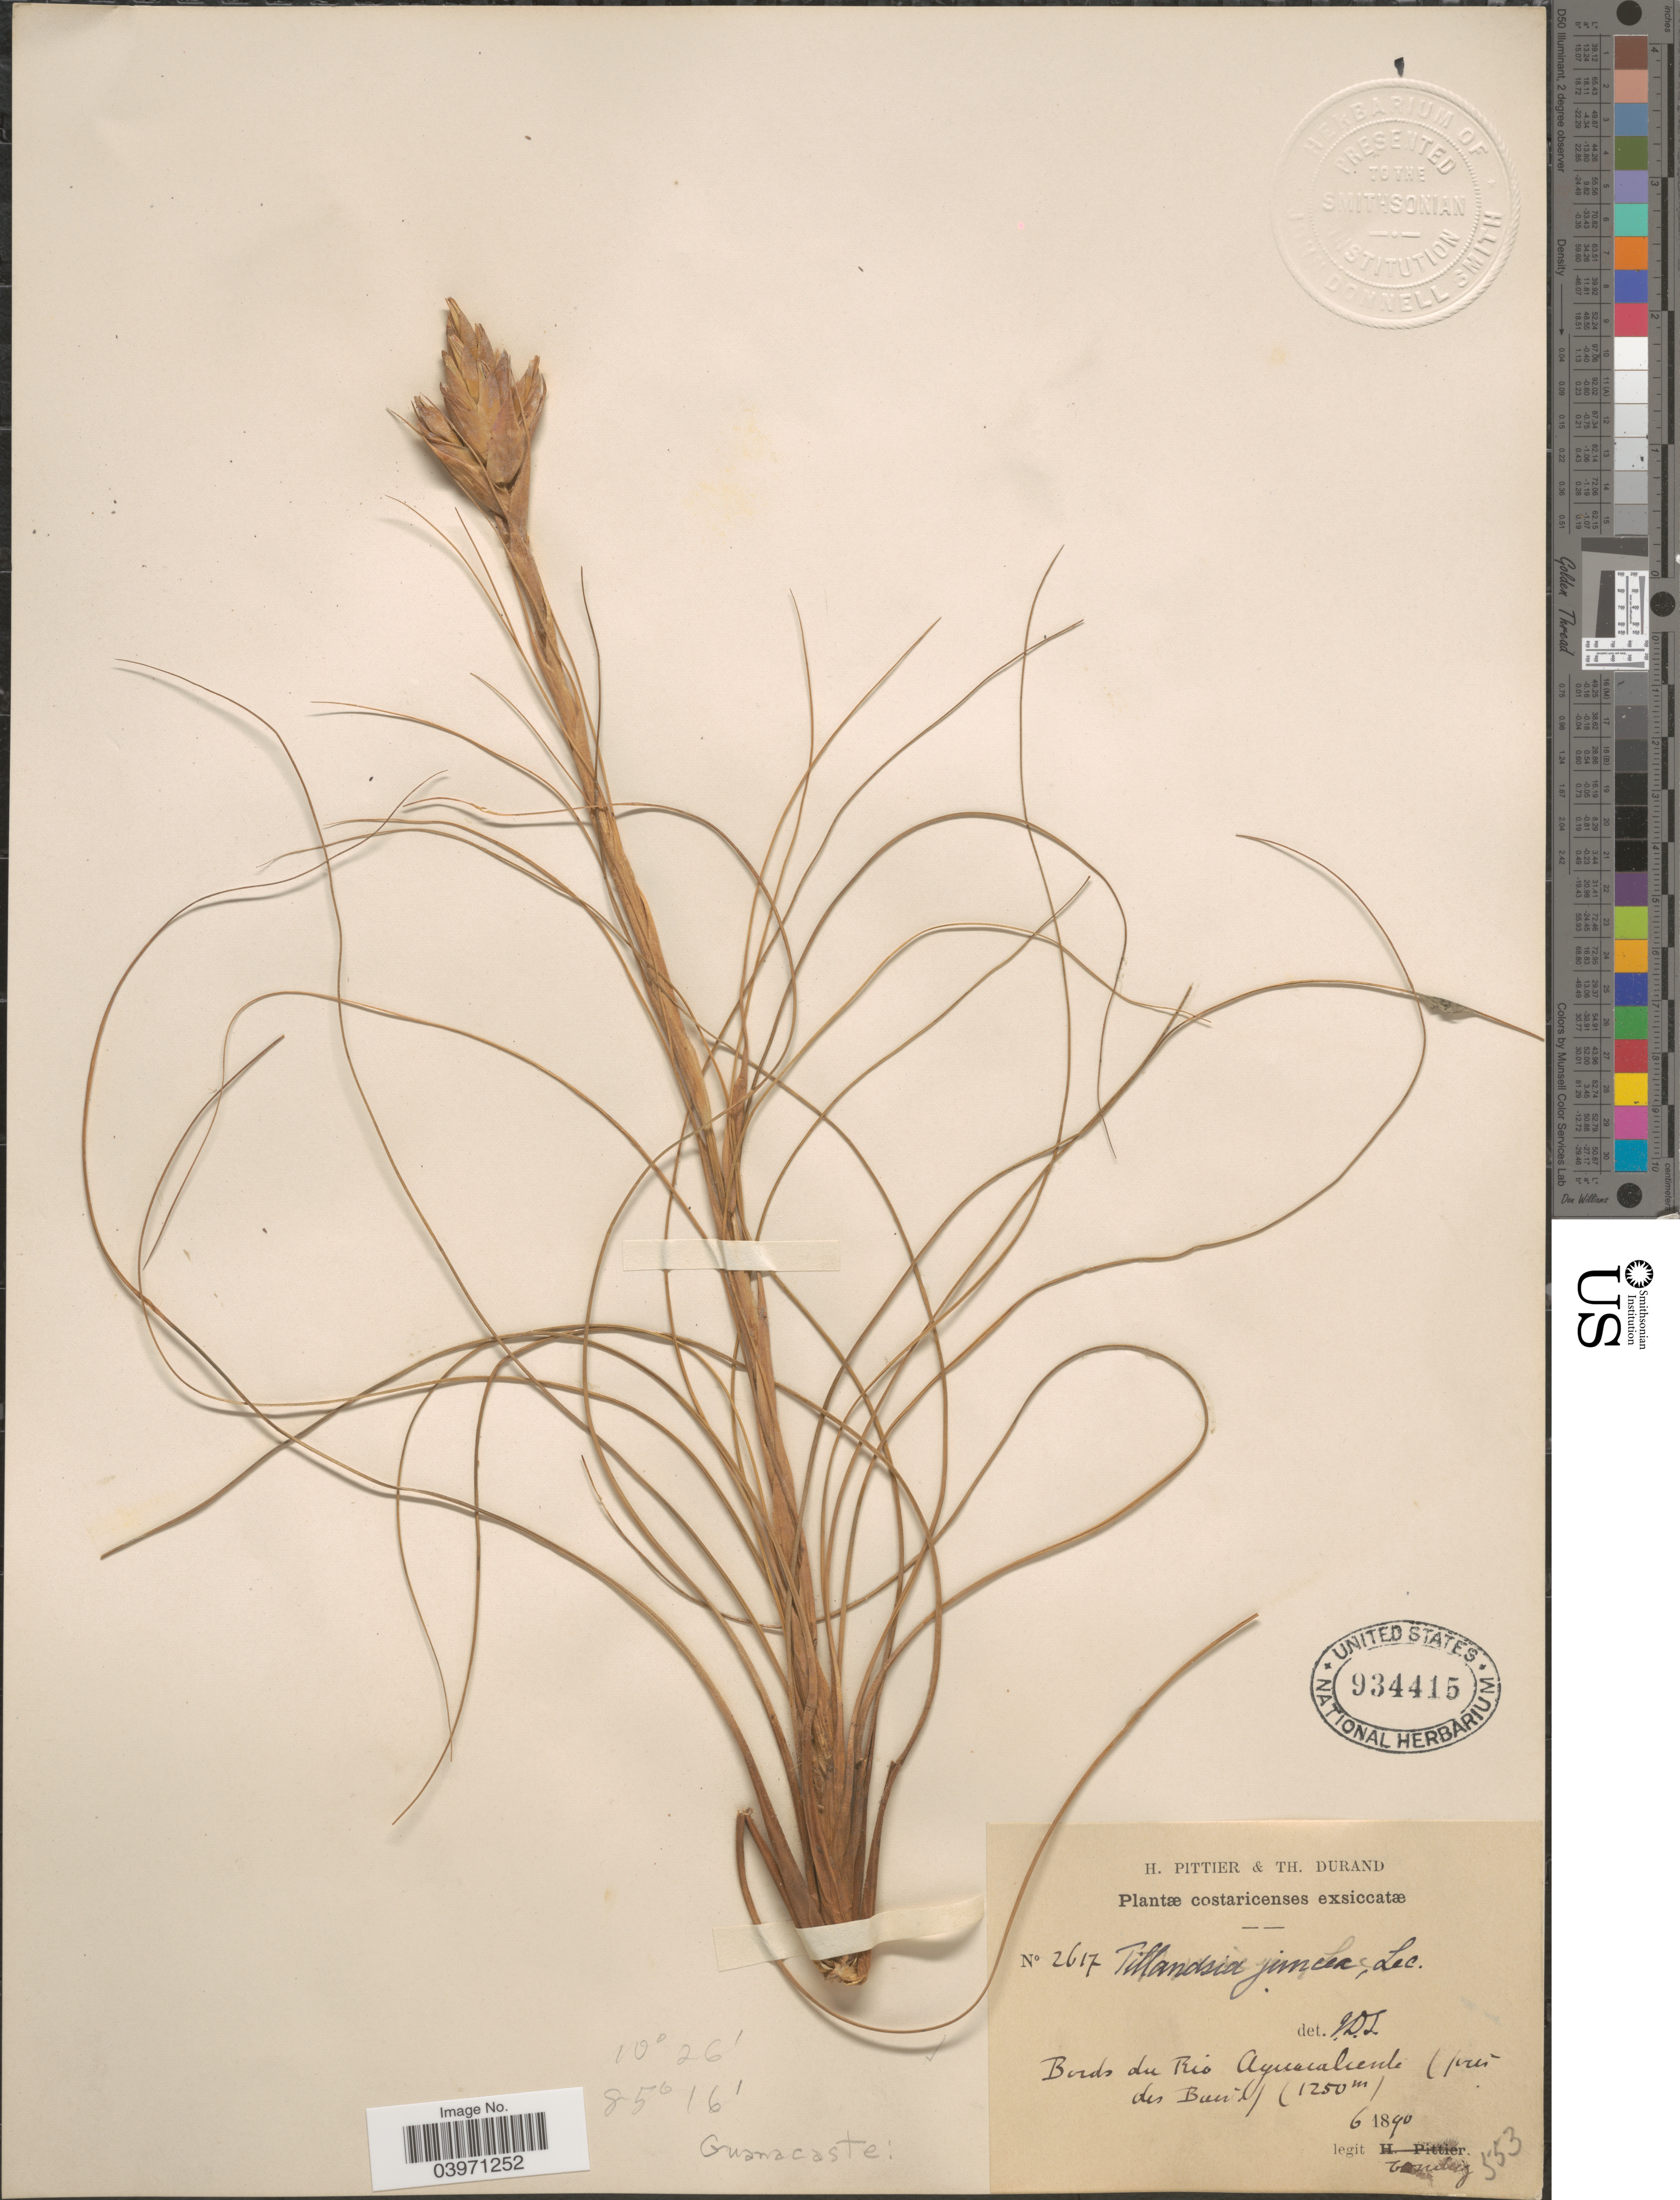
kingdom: Plantae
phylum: Tracheophyta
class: Liliopsida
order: Poales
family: Bromeliaceae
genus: Tillandsia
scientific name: Tillandsia juncea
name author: (Ruiz & Pav.) Poir.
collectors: Tonduz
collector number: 2617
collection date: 1890-06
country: Costa Rica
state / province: Guanacaste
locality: Bords du Rio Agua Caliente (near berries).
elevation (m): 1250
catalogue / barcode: US 934415